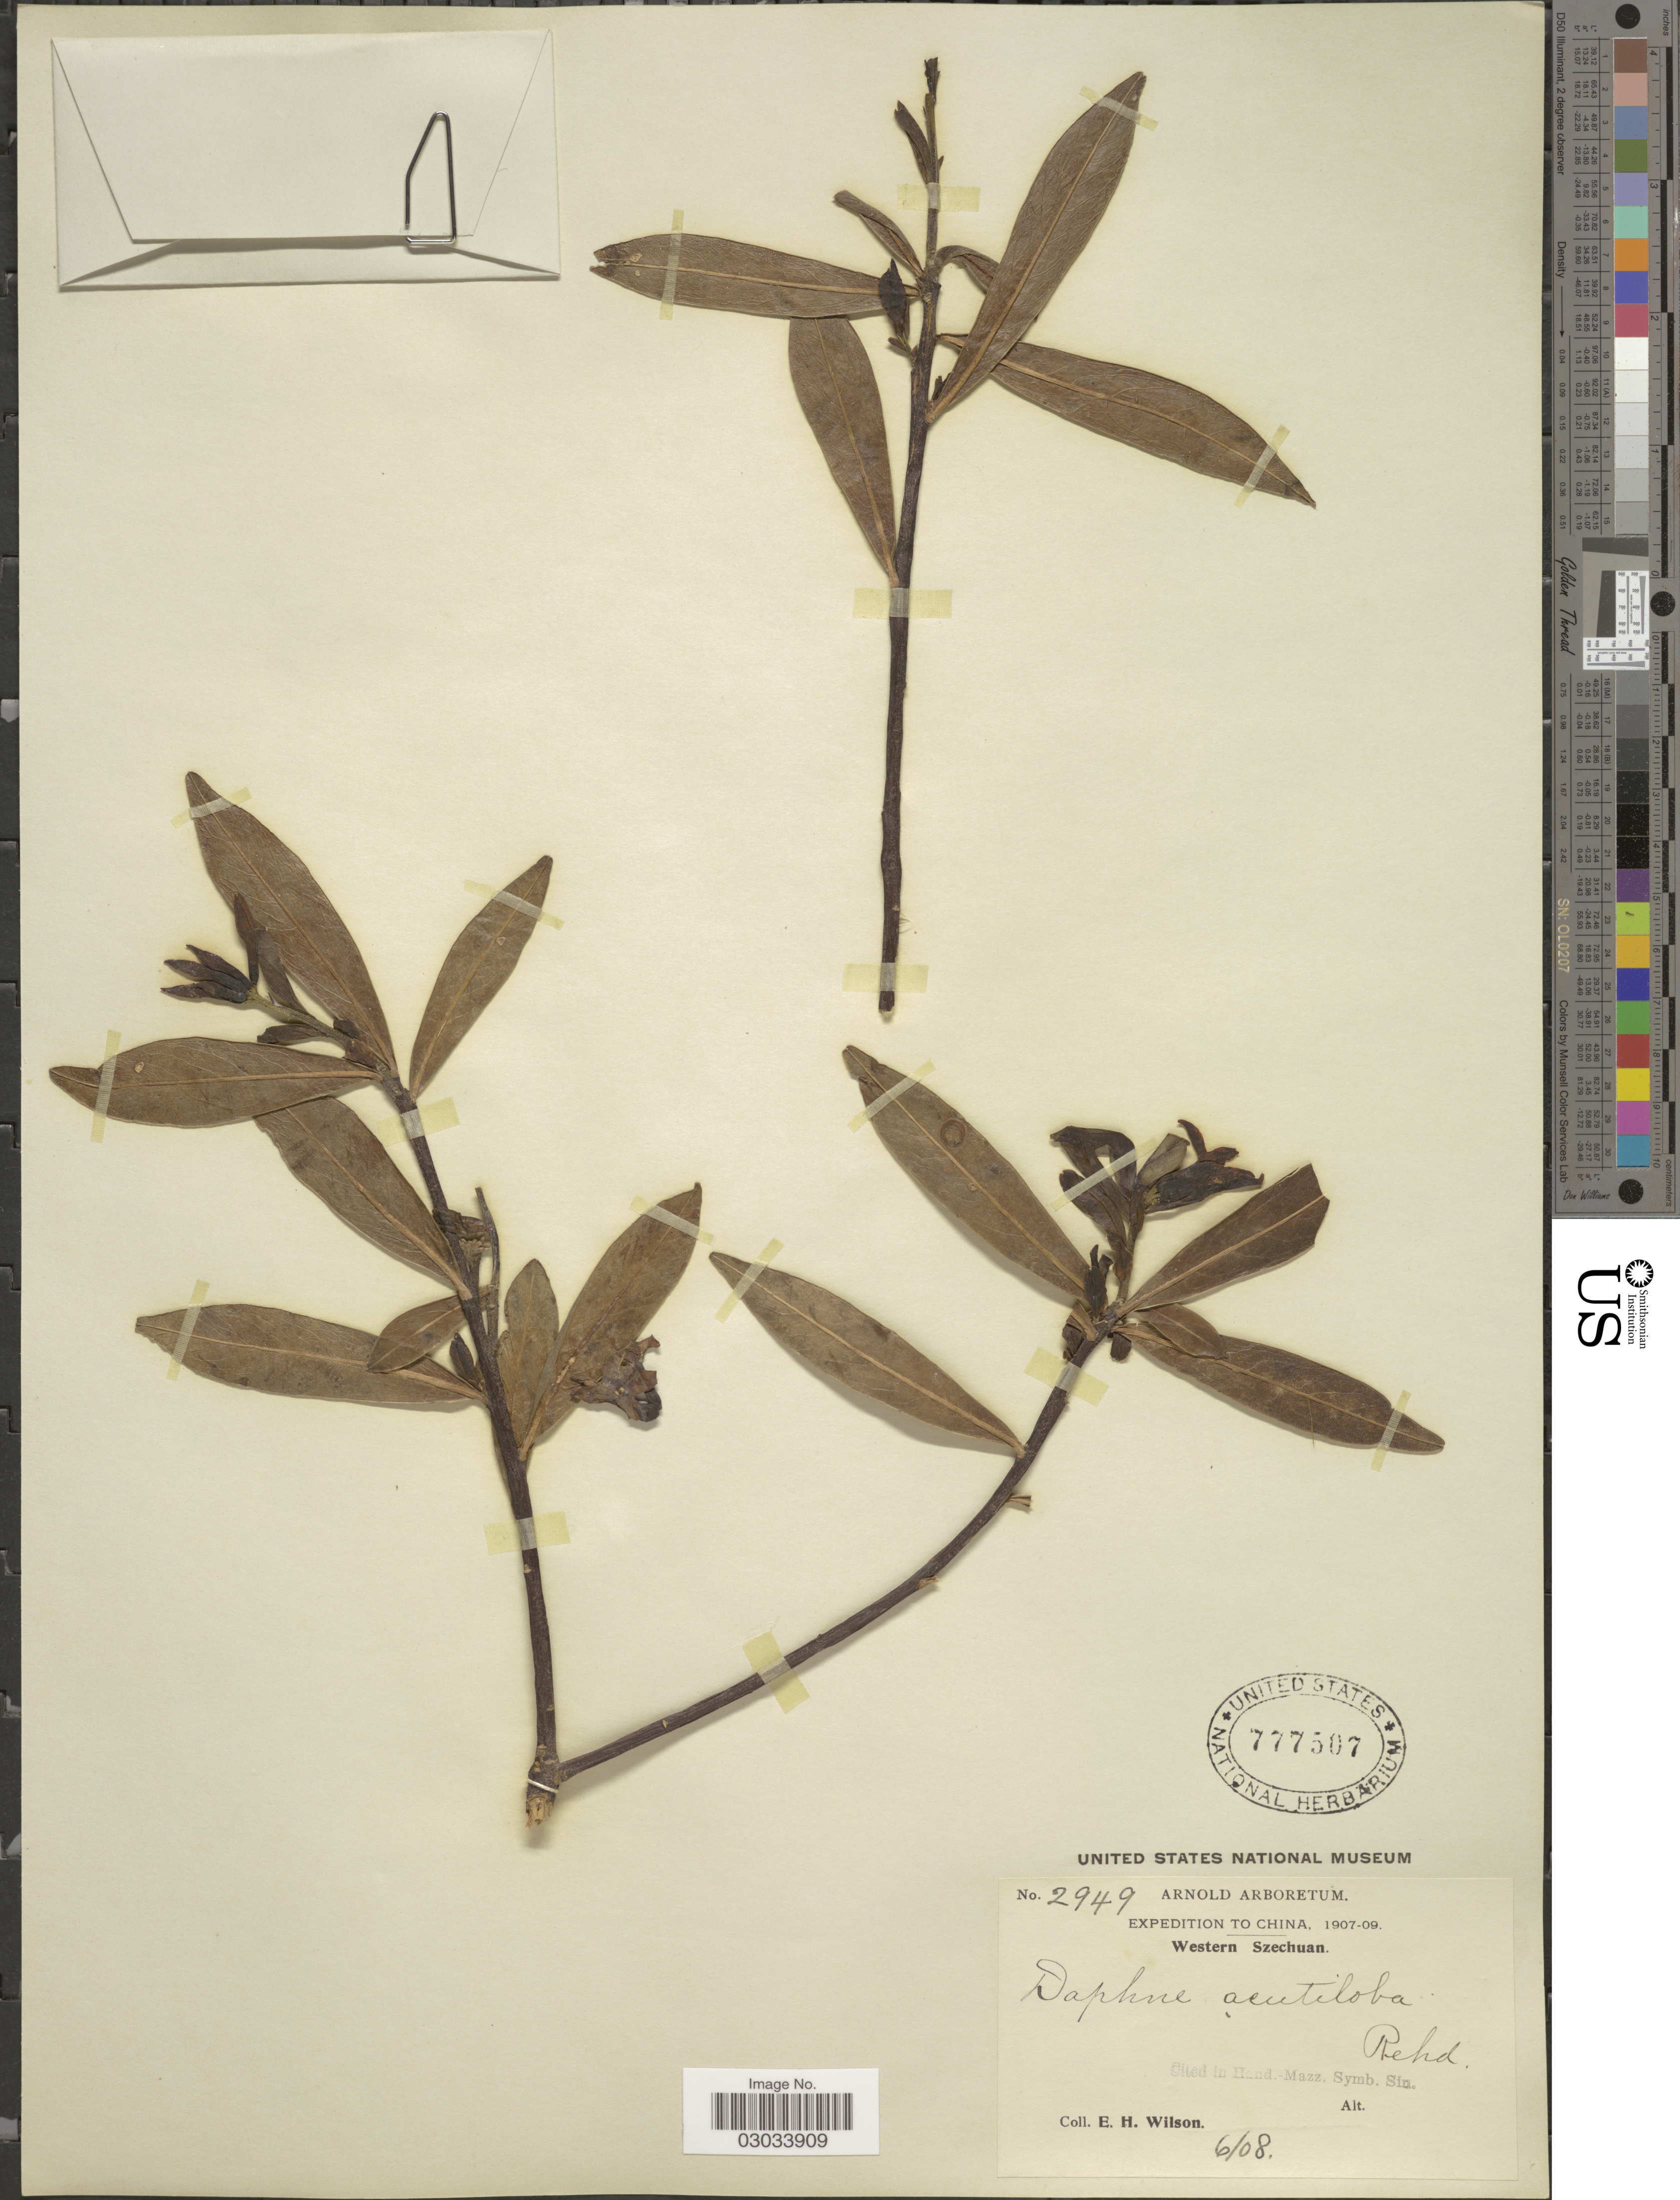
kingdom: Plantae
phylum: Tracheophyta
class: Magnoliopsida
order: Malvales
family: Thymelaeaceae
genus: Daphne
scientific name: Daphne acutiloba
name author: Rehder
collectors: E. Wilson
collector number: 2949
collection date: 1908-06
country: China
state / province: Sichuan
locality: Western Szechuan.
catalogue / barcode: US 777507